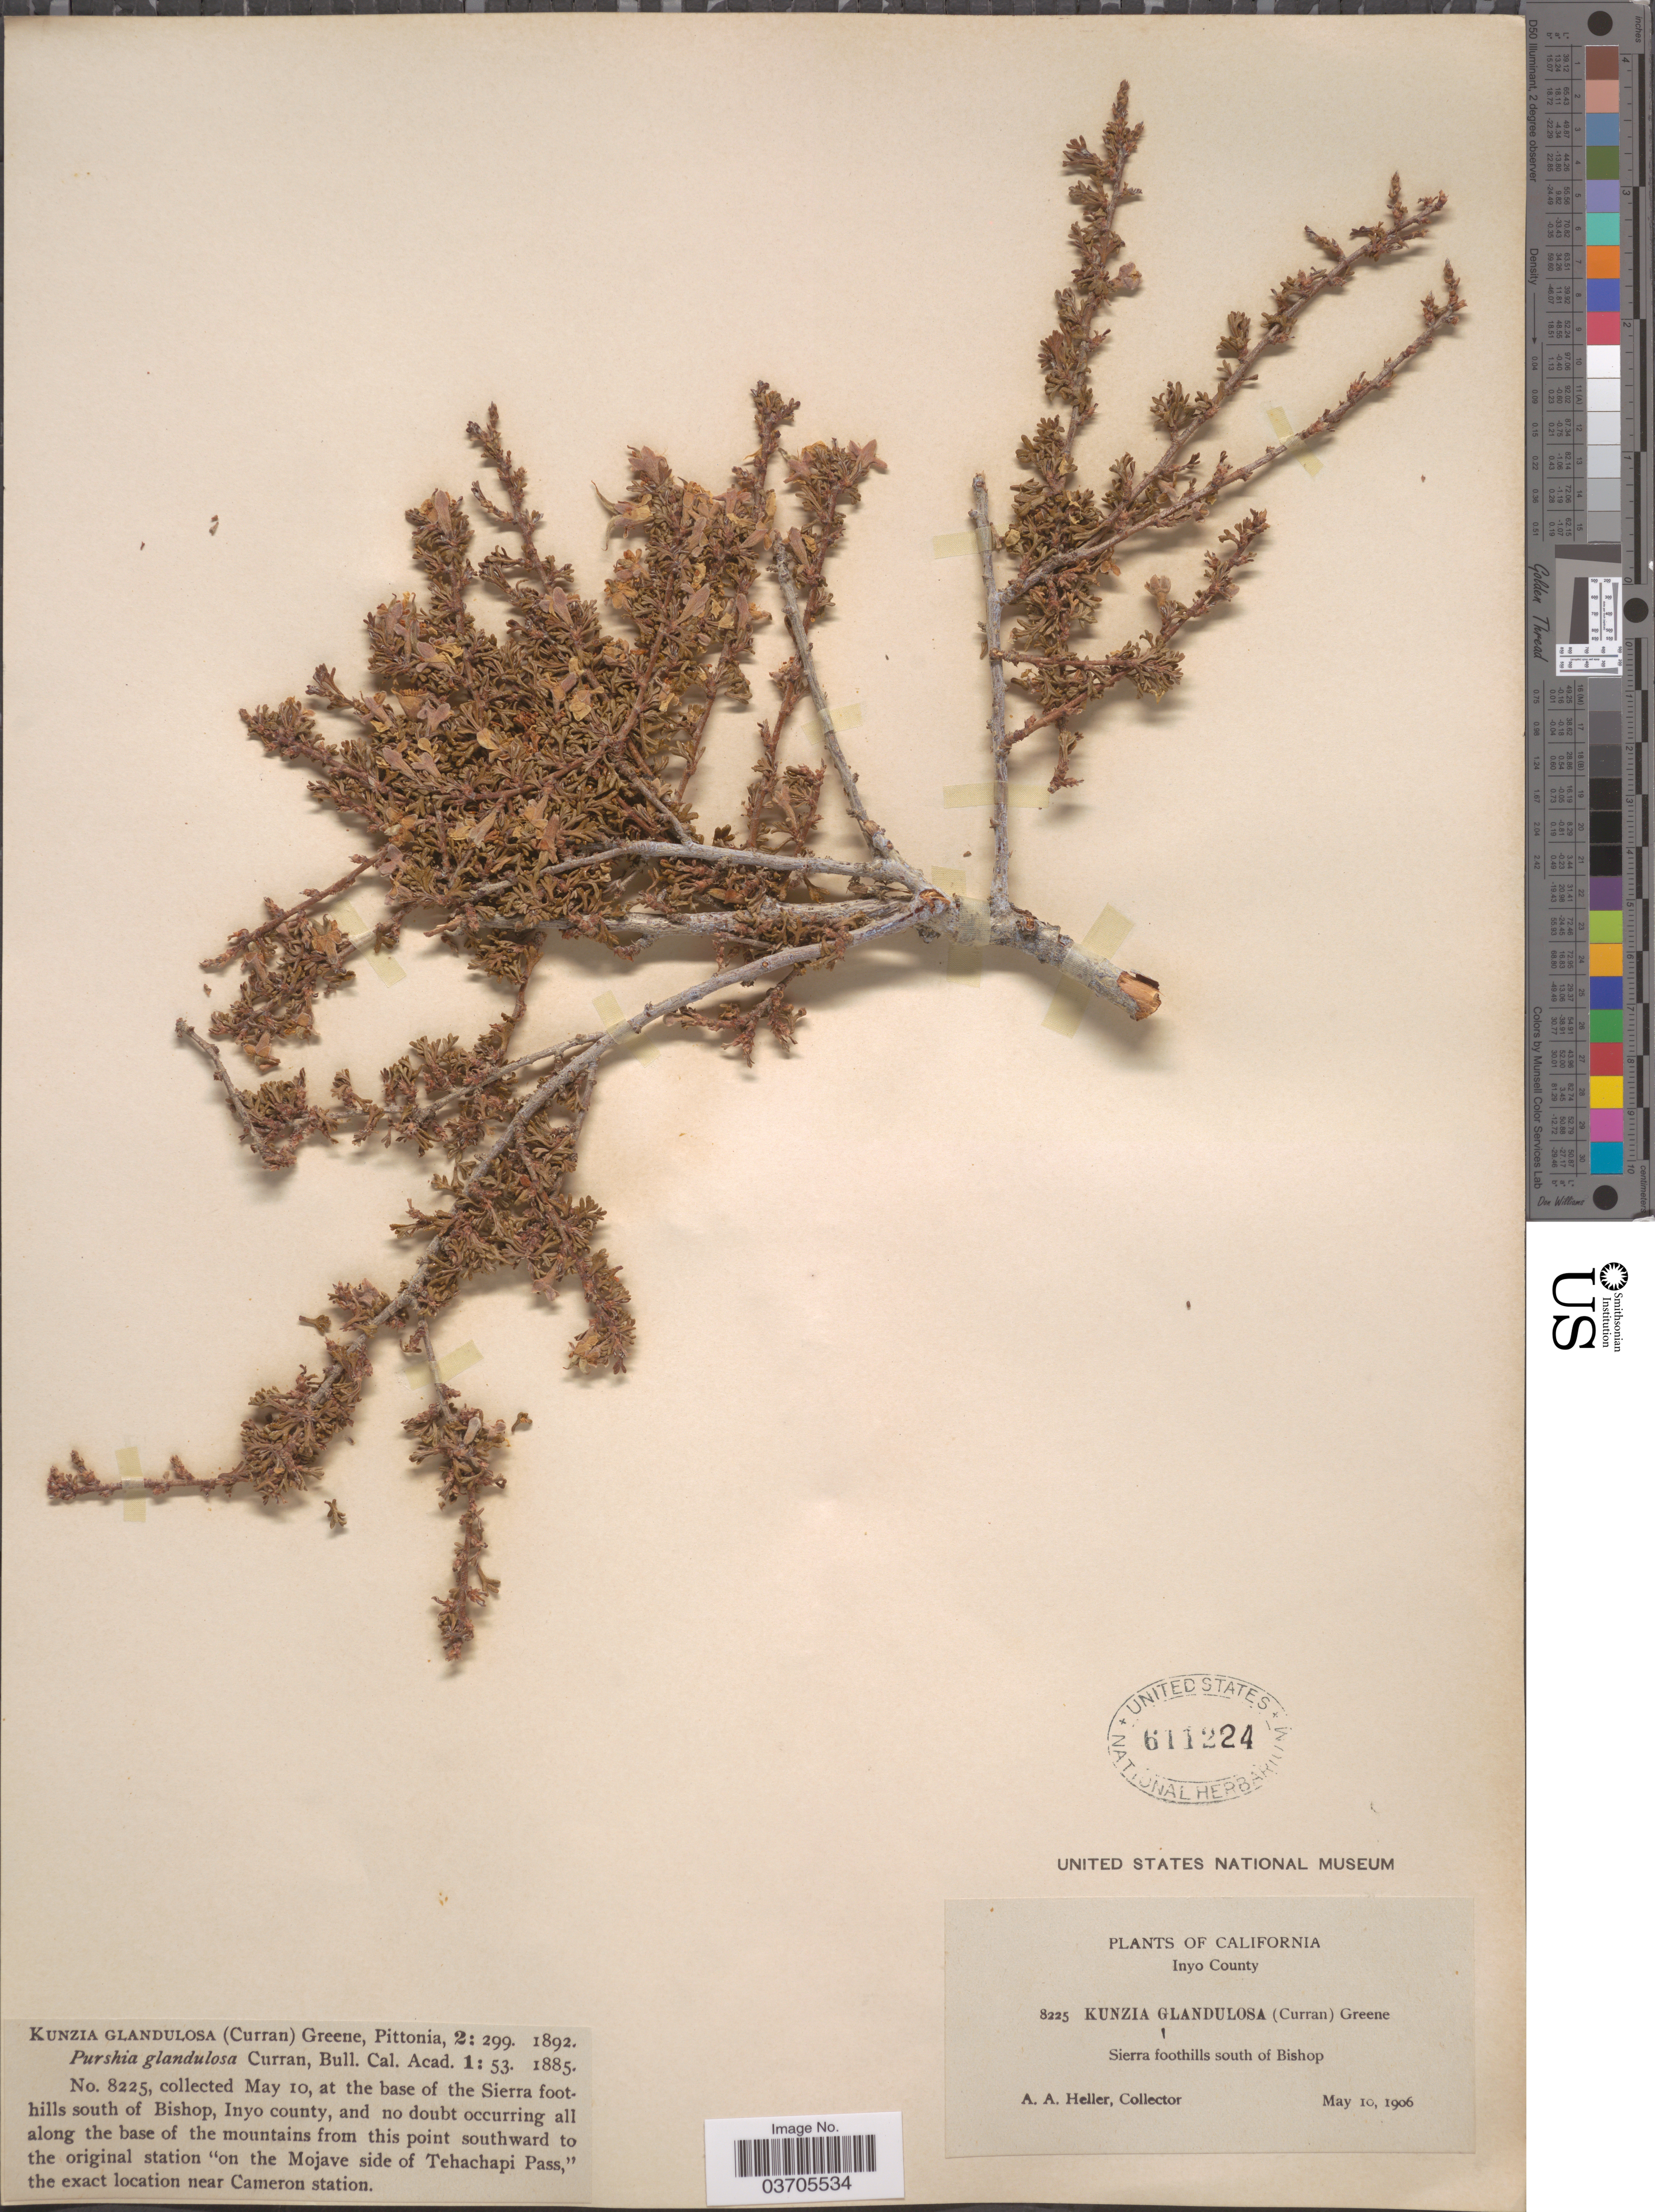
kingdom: Plantae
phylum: Tracheophyta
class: Magnoliopsida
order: Rosales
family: Rosaceae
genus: Purshia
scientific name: Purshia glandulosa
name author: Curran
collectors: A. A. Heller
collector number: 8225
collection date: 1906-05-10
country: United States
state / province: California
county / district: Inyo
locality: Inyo County. Sierra foothills south of Bishop. At the base of the Sierra foothills south of Bishop. On the Mojave side of Tehachapi Pass, the exact location near Cameron station.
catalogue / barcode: US 611224